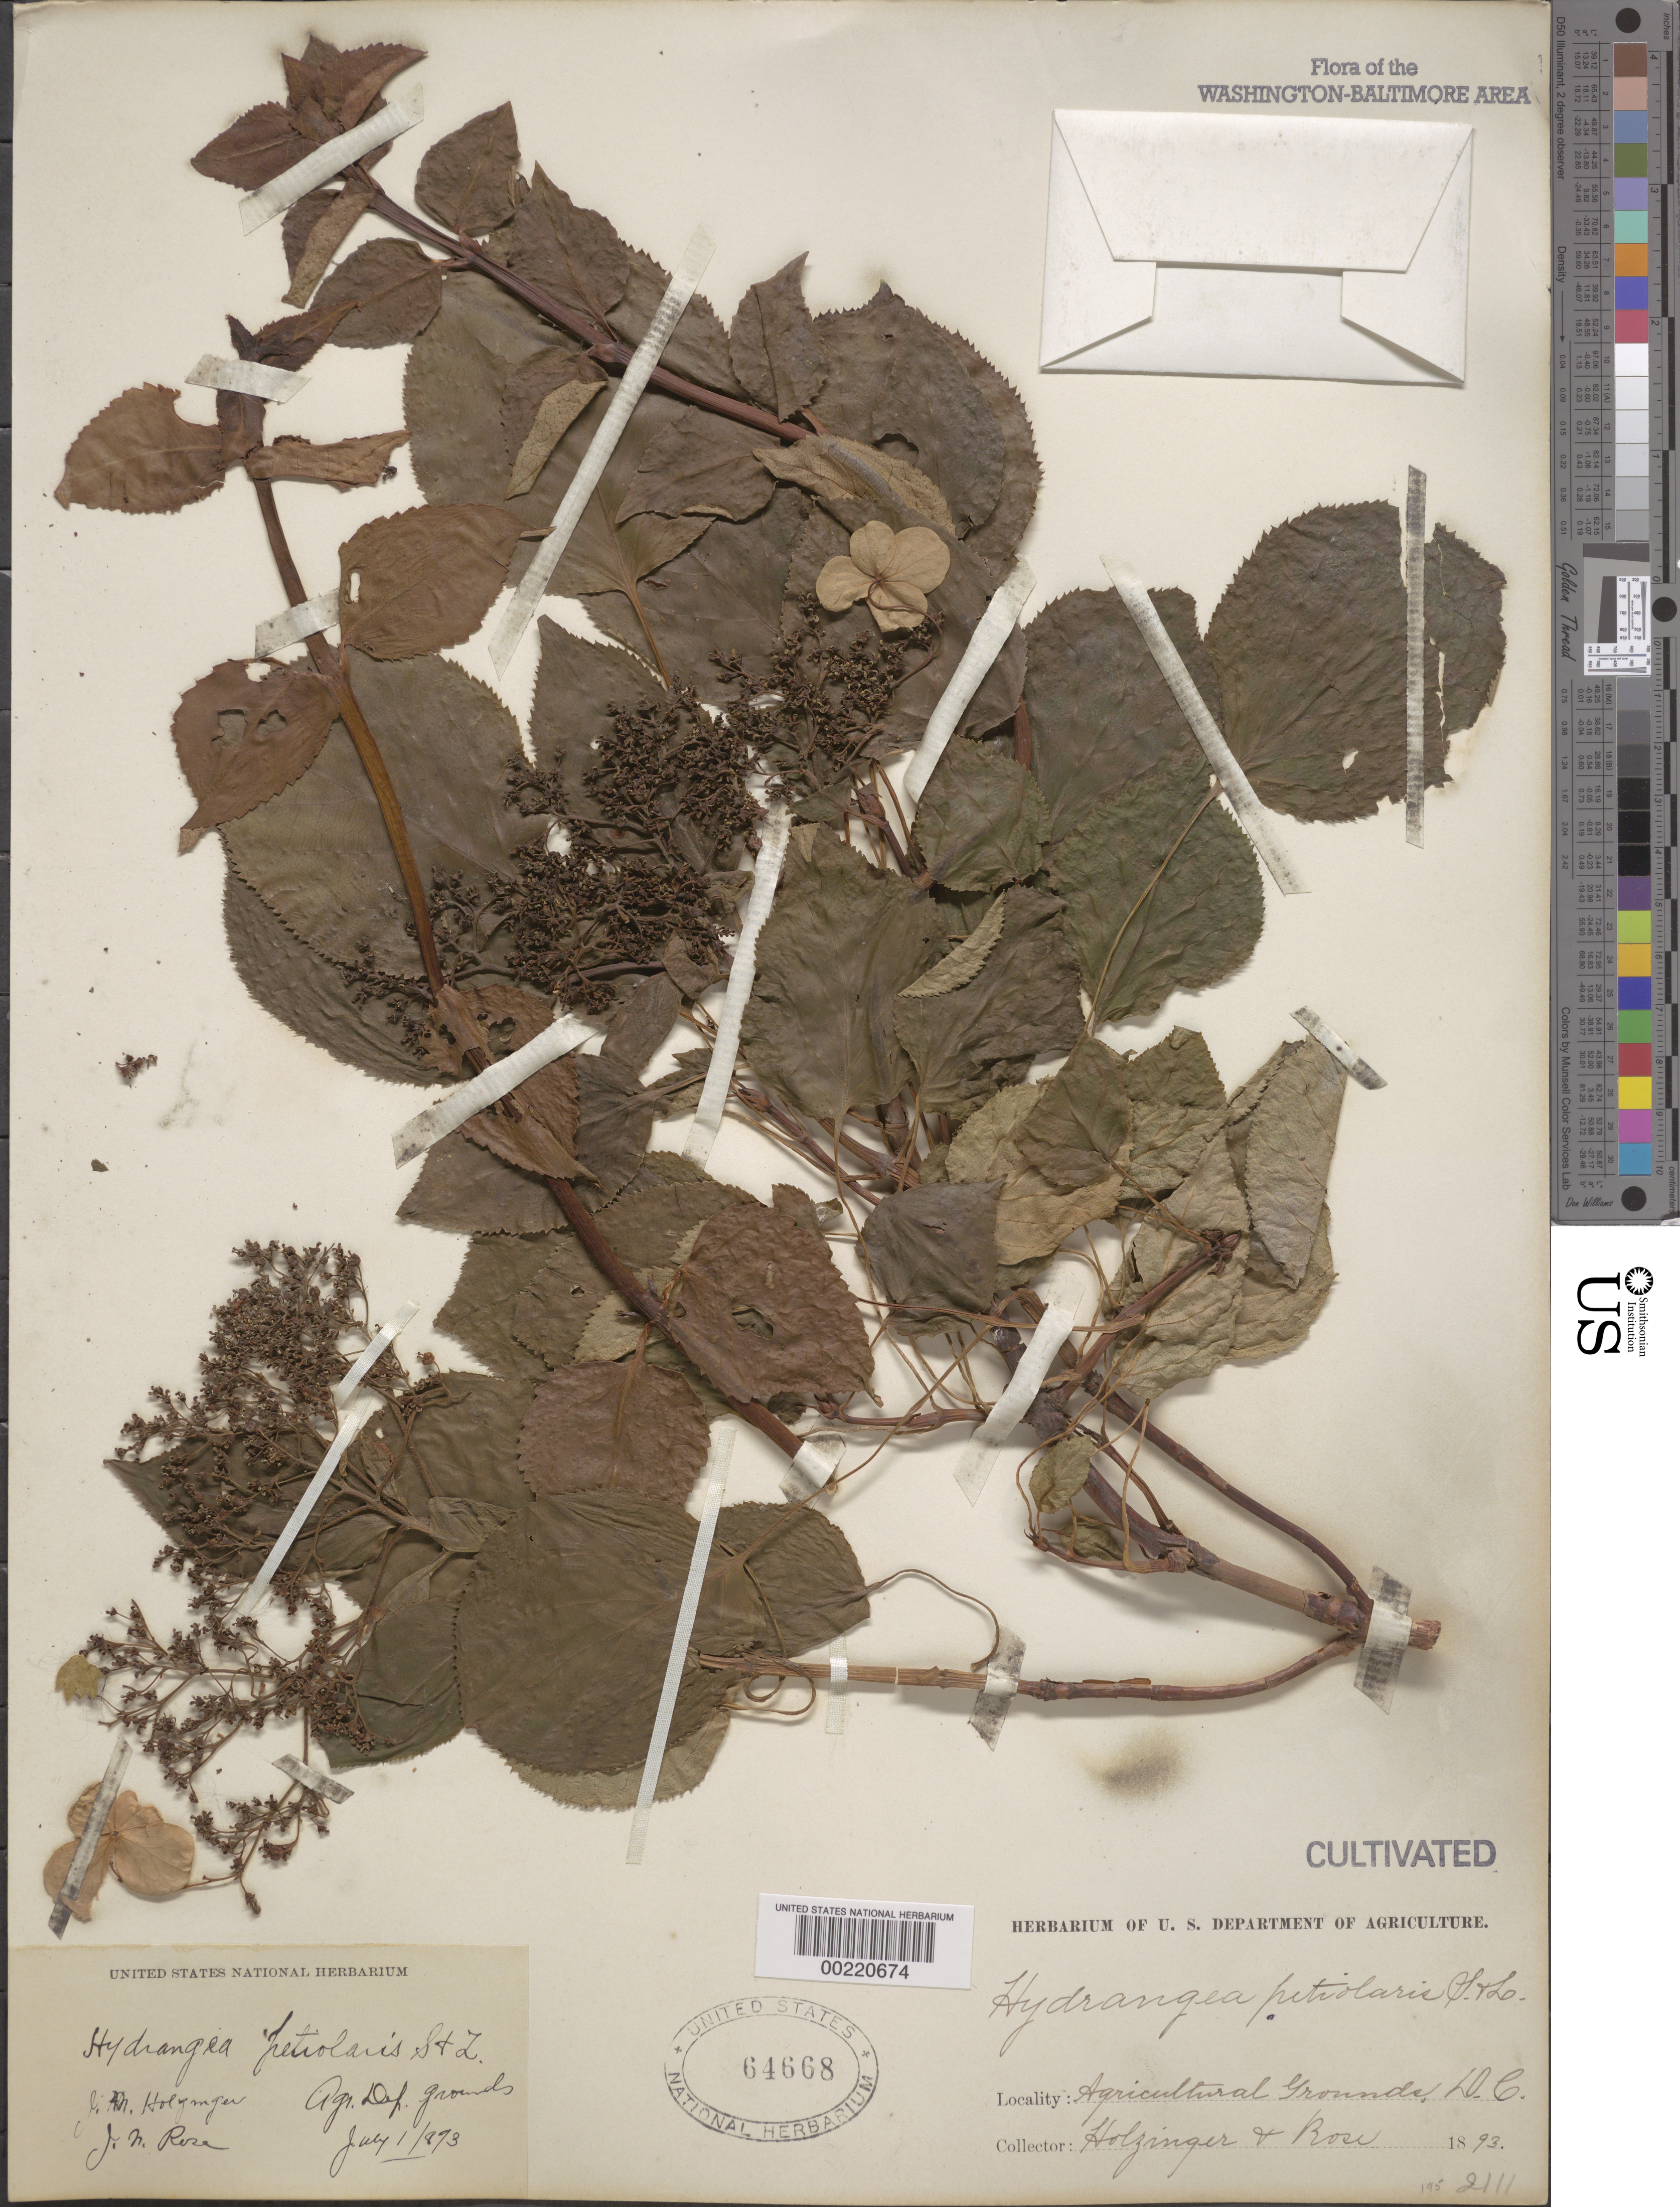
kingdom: Plantae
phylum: Tracheophyta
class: Magnoliopsida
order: Cornales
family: Hydrangeaceae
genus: Hydrangea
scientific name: Hydrangea petiolaris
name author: Siebold & Zucc.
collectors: J. M. Holzinger & J. N. Rose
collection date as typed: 01 Jul 1893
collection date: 1893-07-01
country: United States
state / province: District of Columbia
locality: Agricultural grounds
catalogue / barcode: US 64668